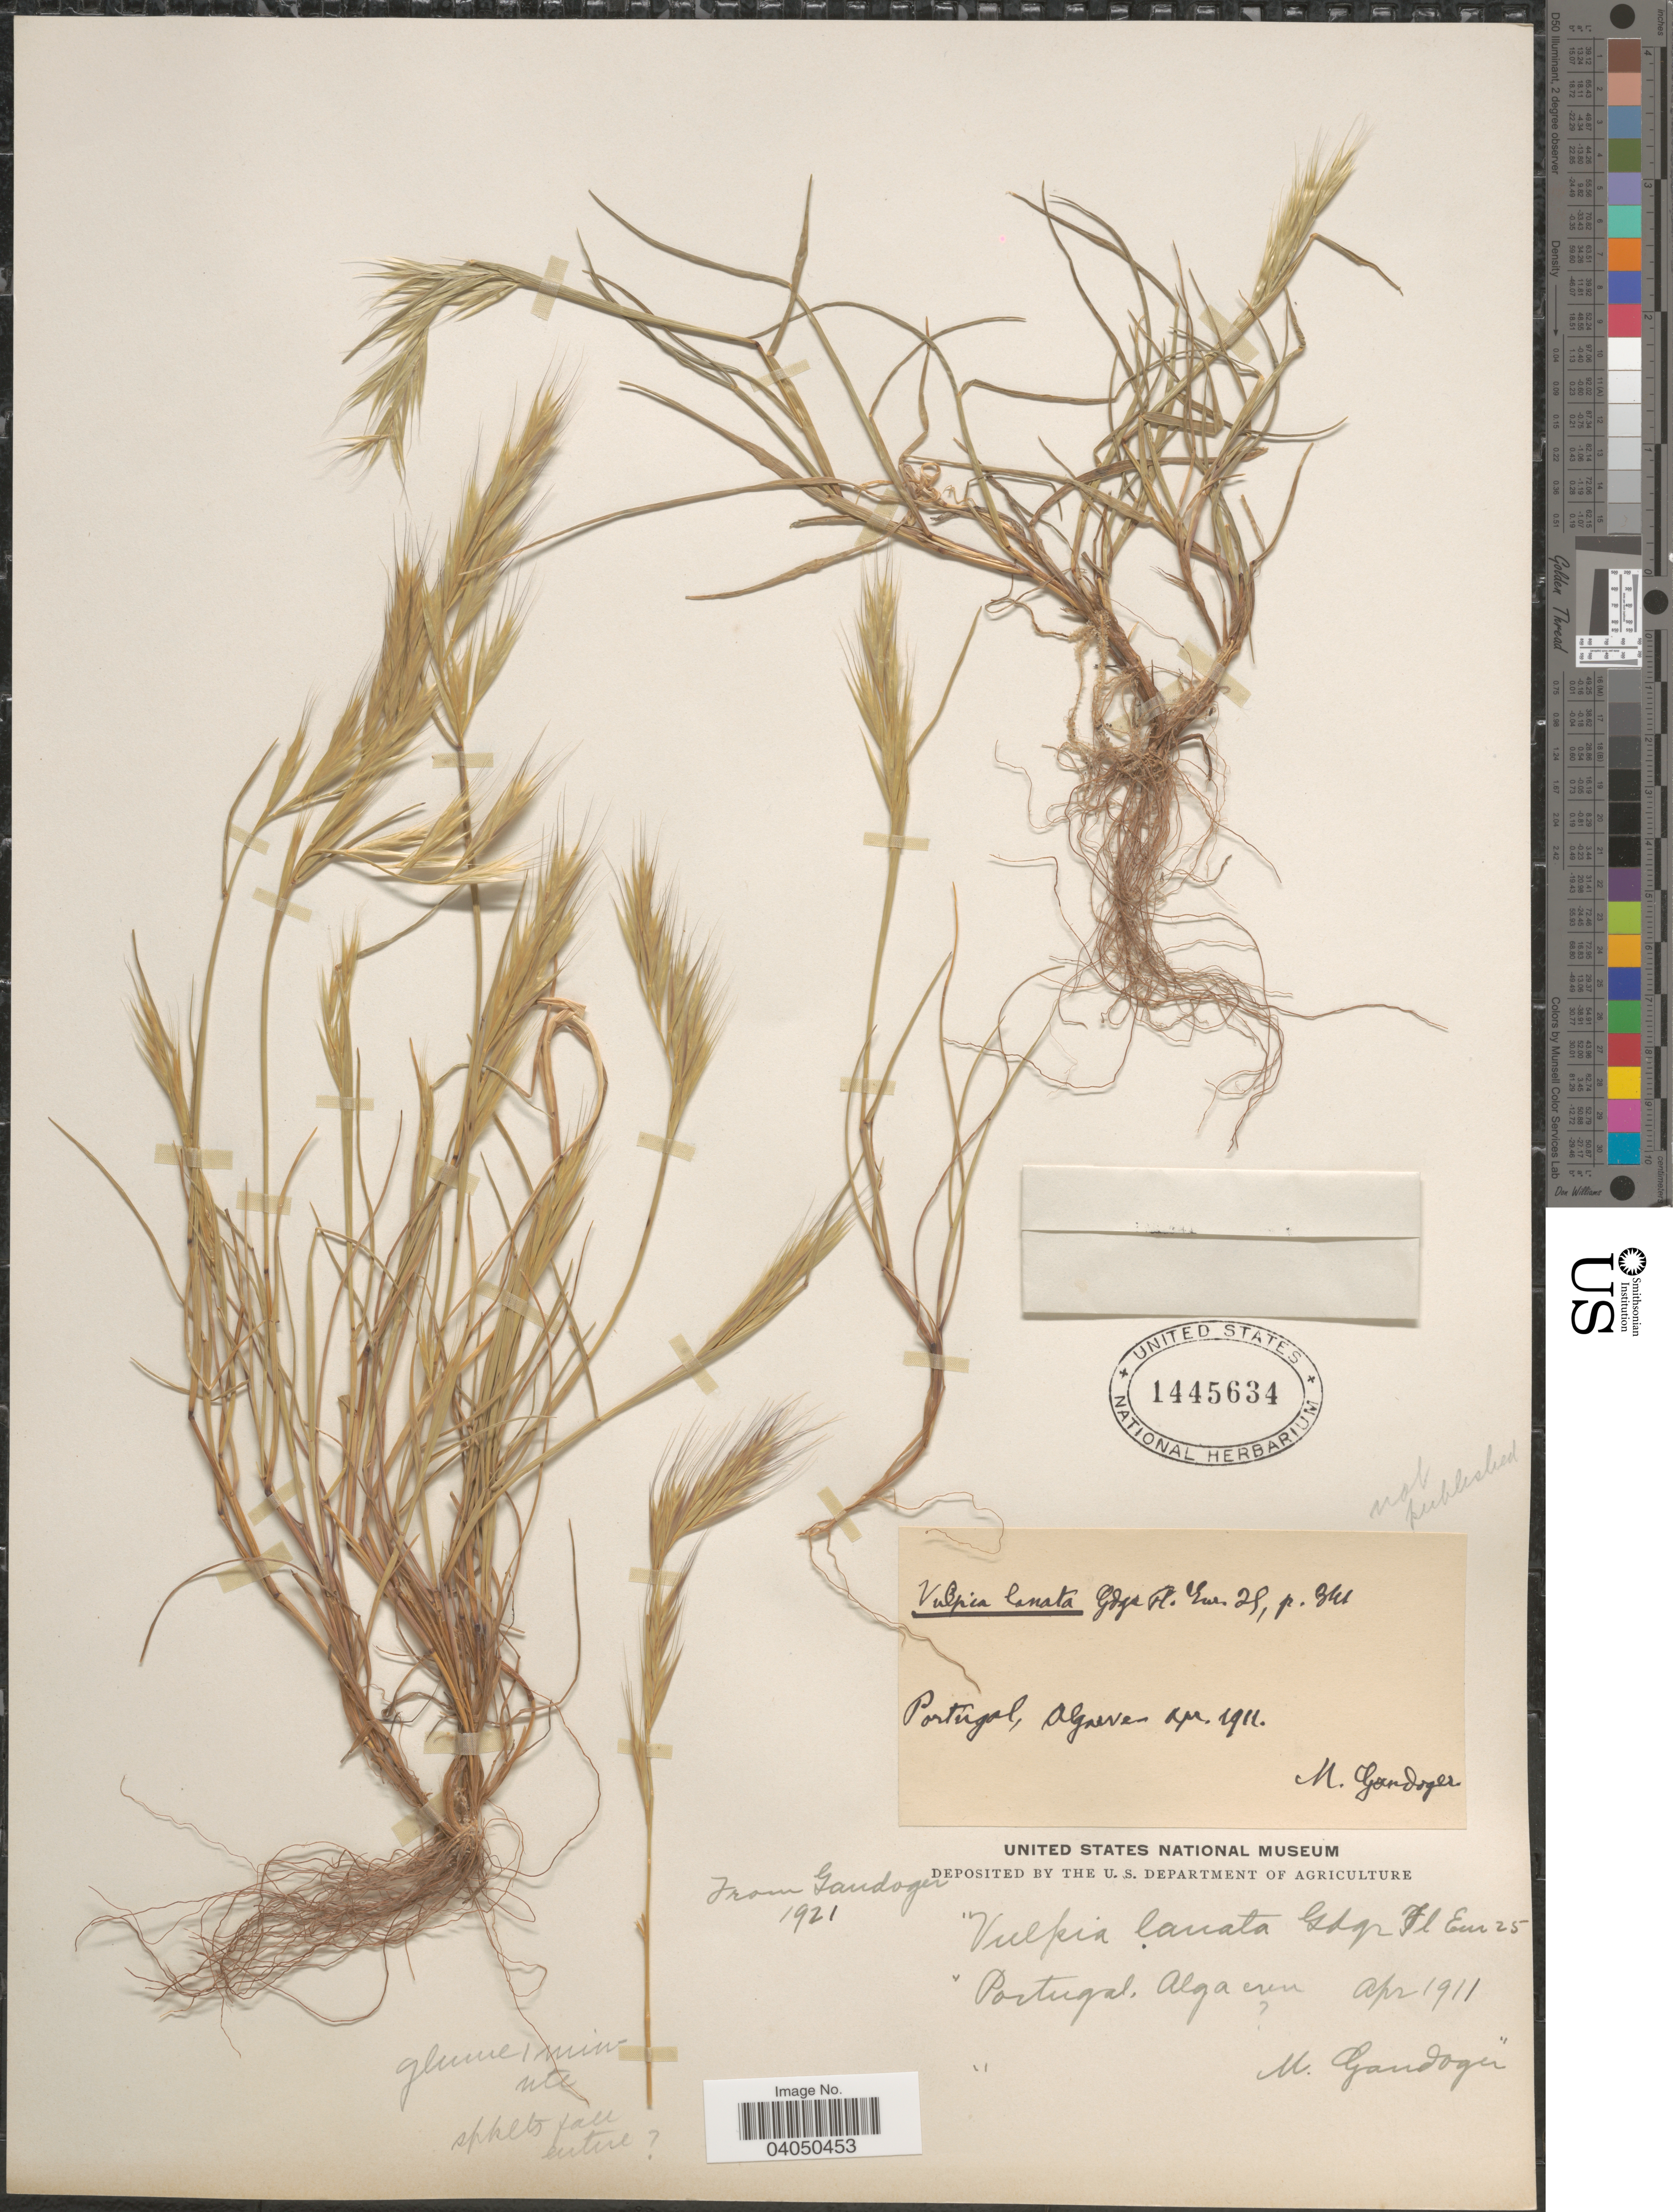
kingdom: Plantae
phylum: Tracheophyta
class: Liliopsida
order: Poales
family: Poaceae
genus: Festuca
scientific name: Festuca sp.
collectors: M. Gandoger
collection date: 1911-04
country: Portugal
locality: Algarve.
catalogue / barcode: US 1445634